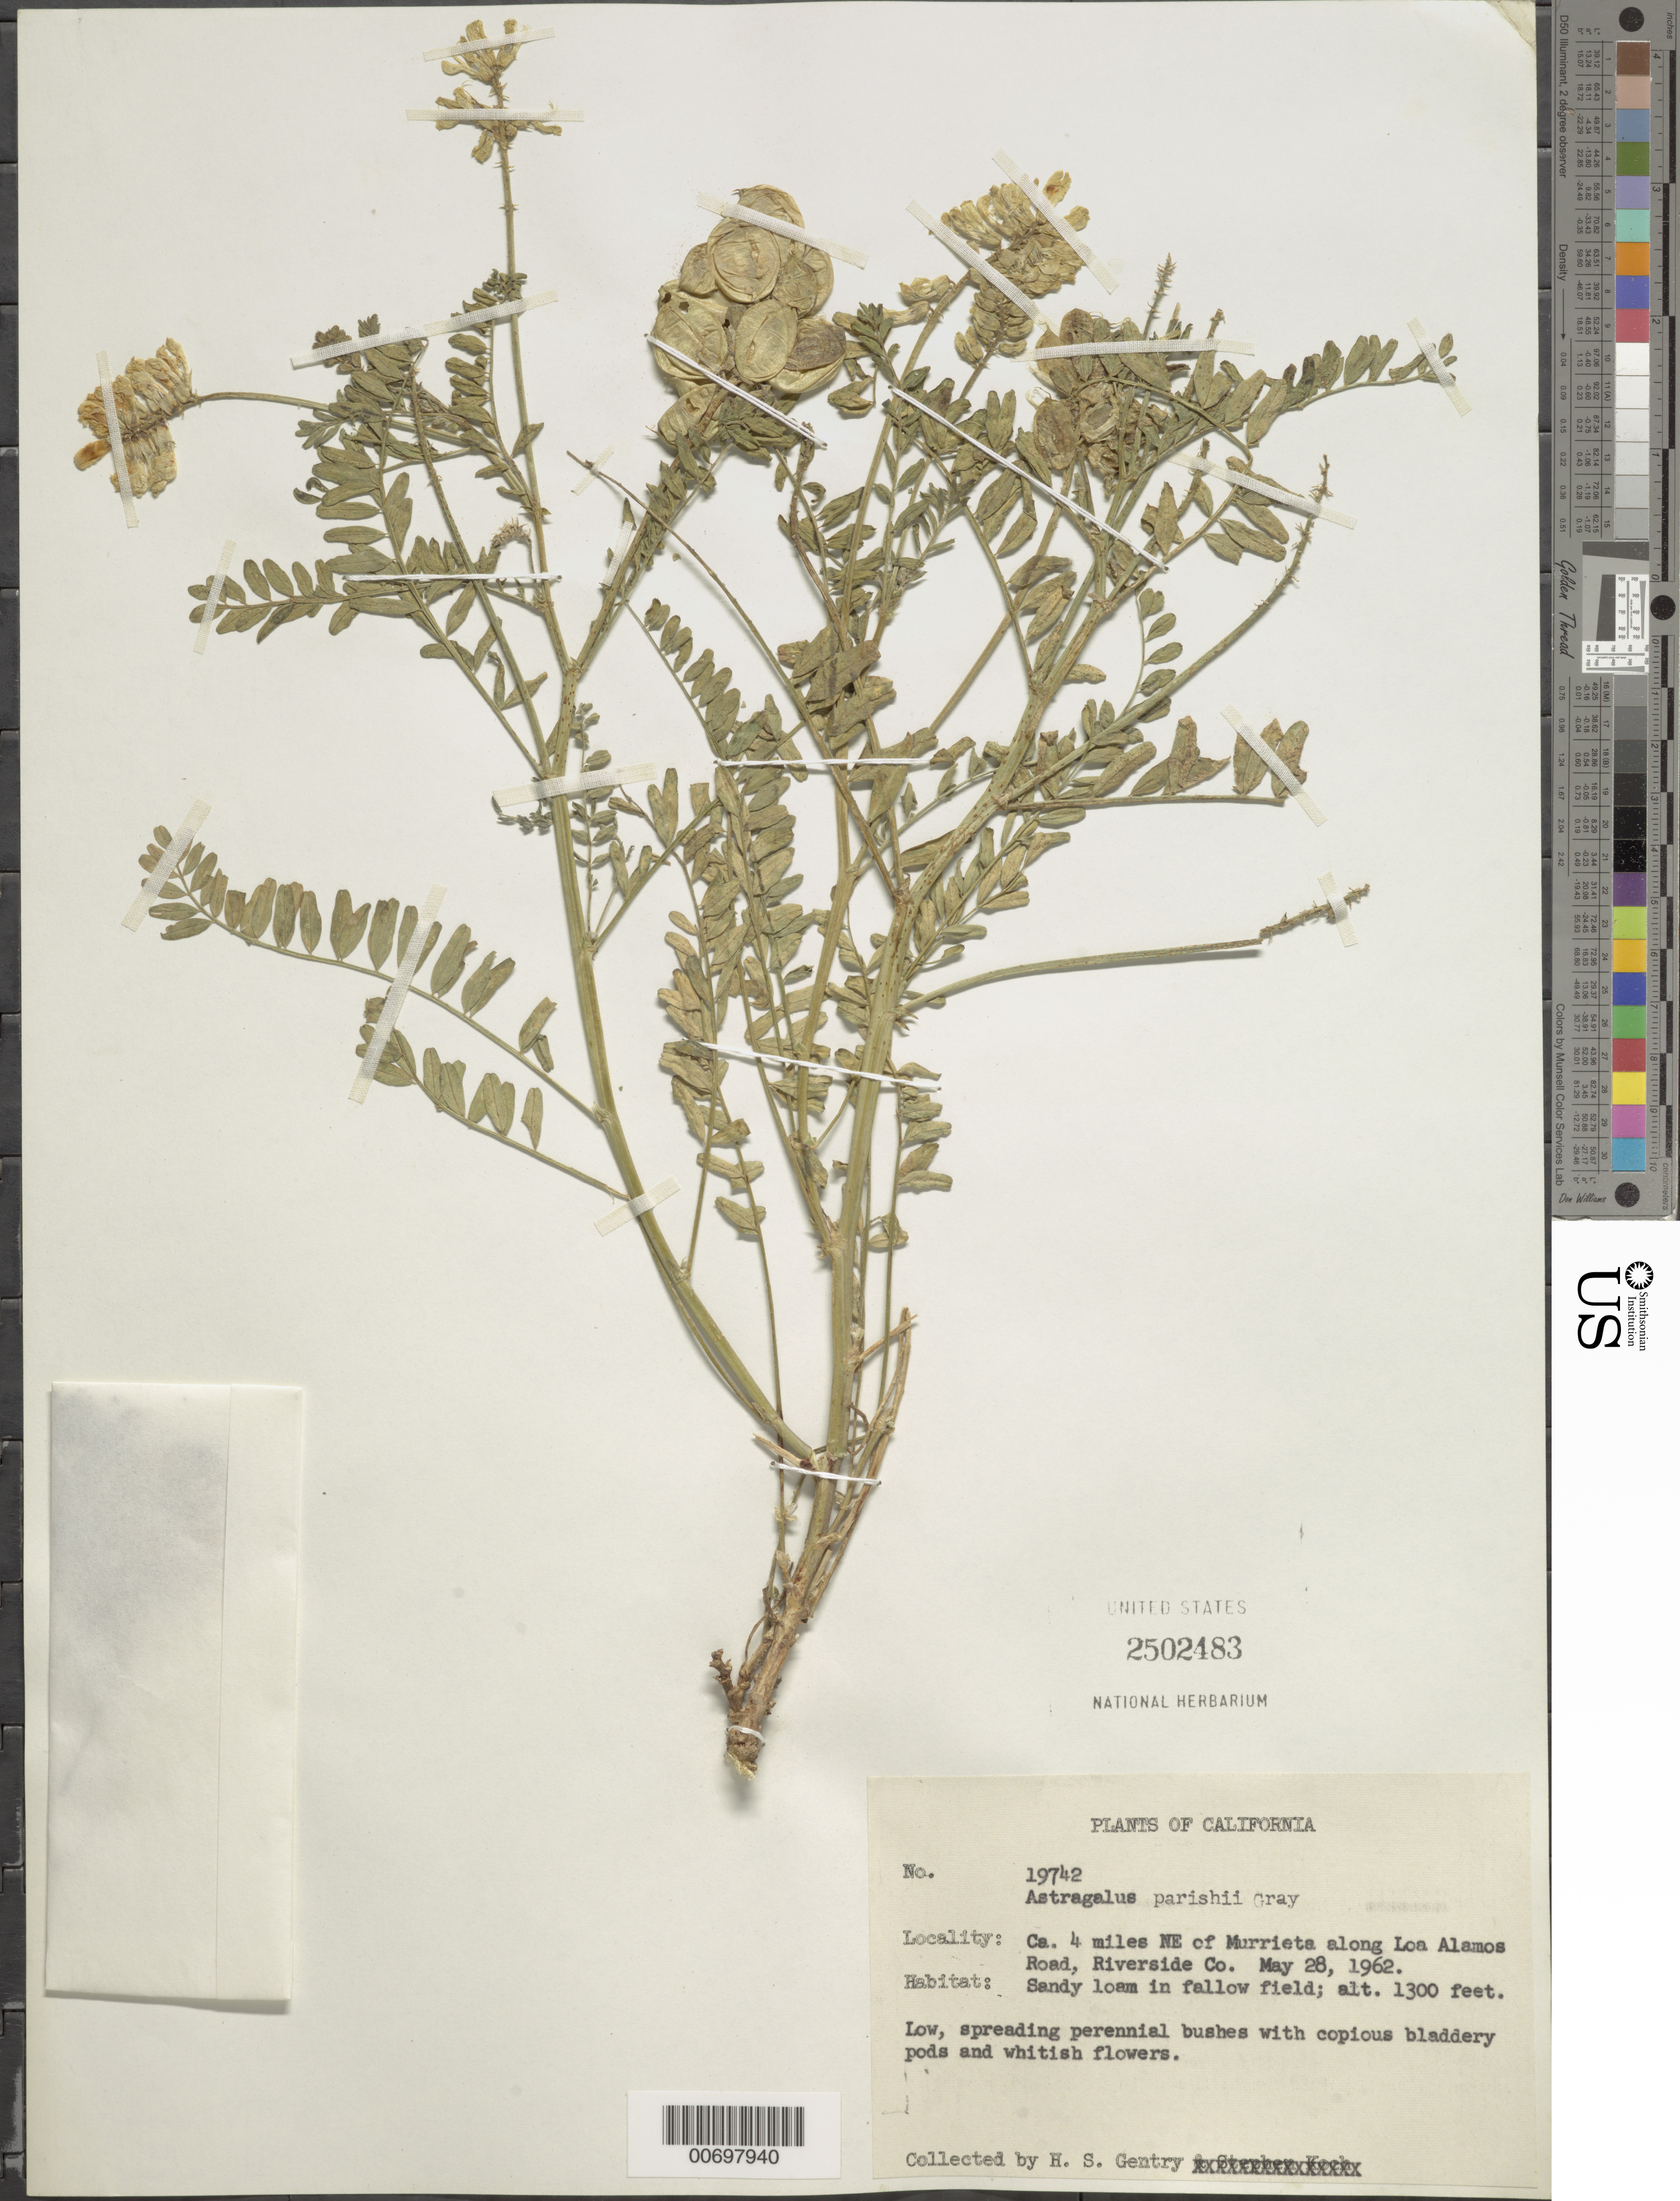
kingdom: Plantae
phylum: Tracheophyta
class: Magnoliopsida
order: Fabales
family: Fabaceae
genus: Astragalus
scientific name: Astragalus parishii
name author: A. Gray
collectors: H. S. Gentry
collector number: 19742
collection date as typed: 28 May 1962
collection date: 1962-05-28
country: United States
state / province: California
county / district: Riverside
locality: Ca. 4 miles NE of Murrieta along Loa Alamos Road.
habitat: Sandy loam in fallow field.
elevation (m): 396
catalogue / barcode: US 2502483